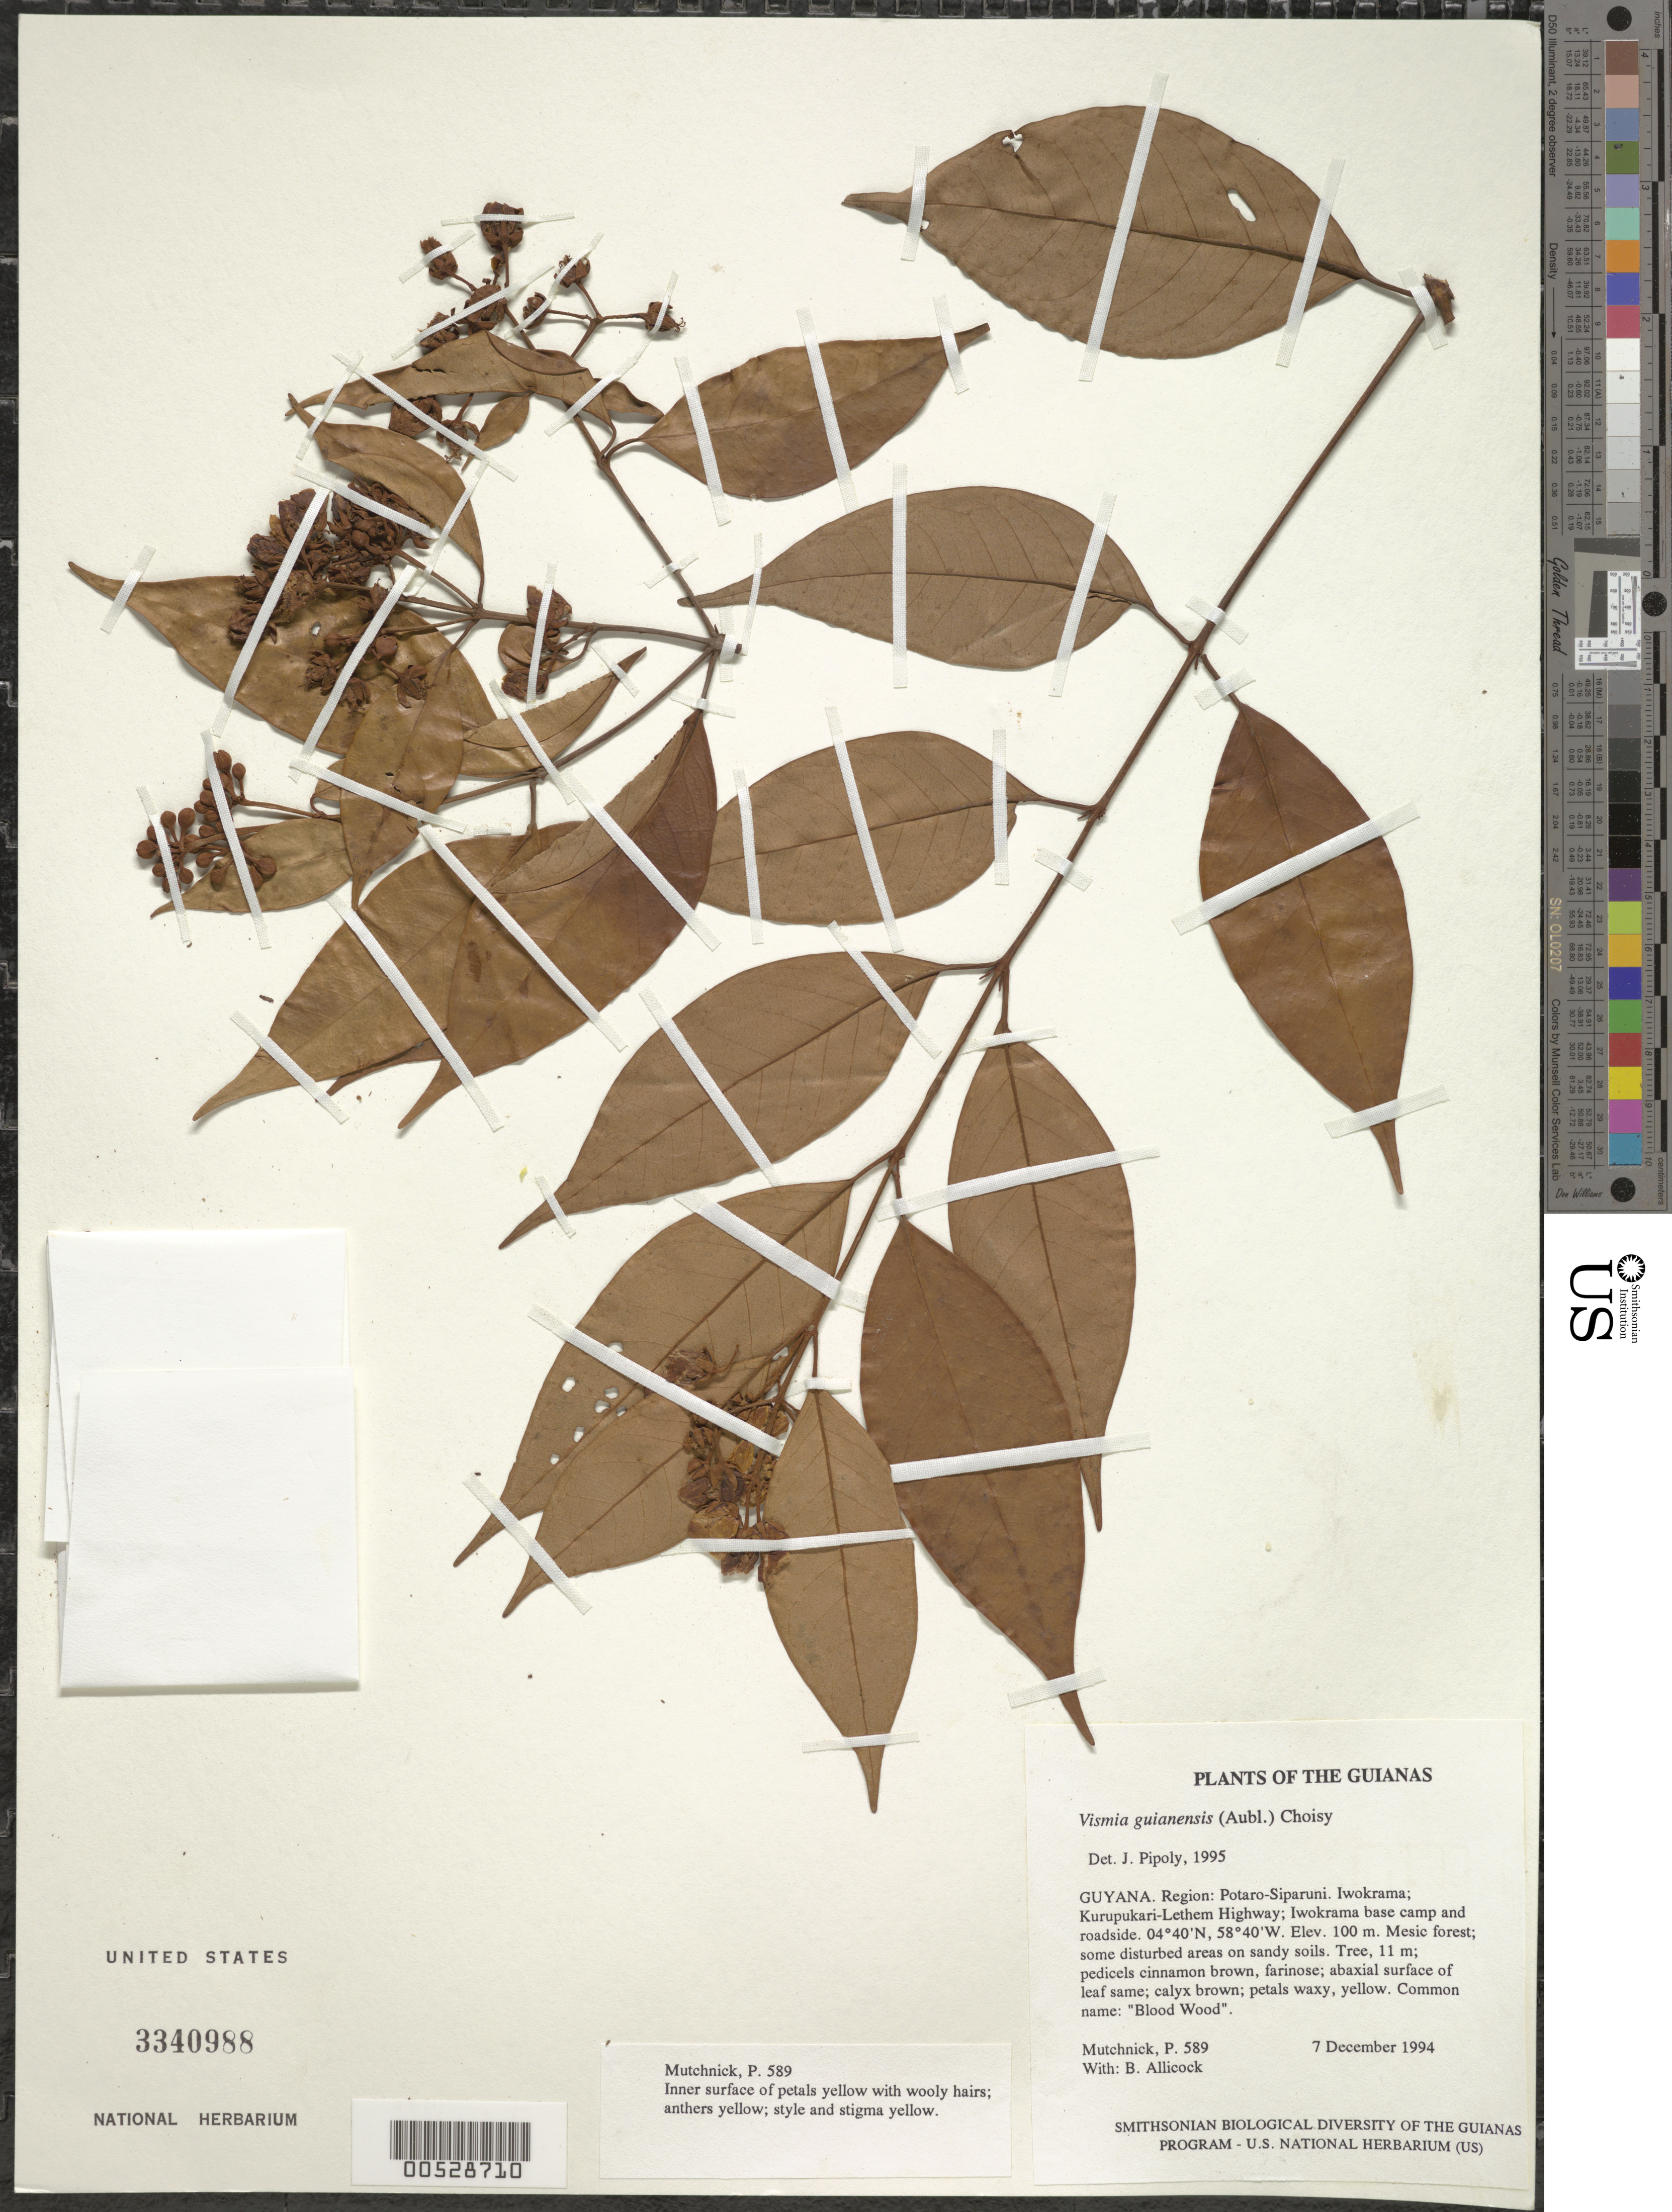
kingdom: Plantae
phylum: Tracheophyta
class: Magnoliopsida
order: Malpighiales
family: Hypericaceae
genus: Vismia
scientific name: Vismia guianensis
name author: (Aubl.) Pers.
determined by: Pipoly, J. J., III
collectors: P. Mutchnick & B. Allicock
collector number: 589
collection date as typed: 7 December 1994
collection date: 1994-12-07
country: Guyana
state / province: Potaro-Siparuni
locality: Iwokrama; Kurupukari-Lethem Highway; Iwokrama base camp and roadside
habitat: Mesic forest; some disturbed areas on sandy soils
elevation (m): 100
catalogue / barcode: US 3340988